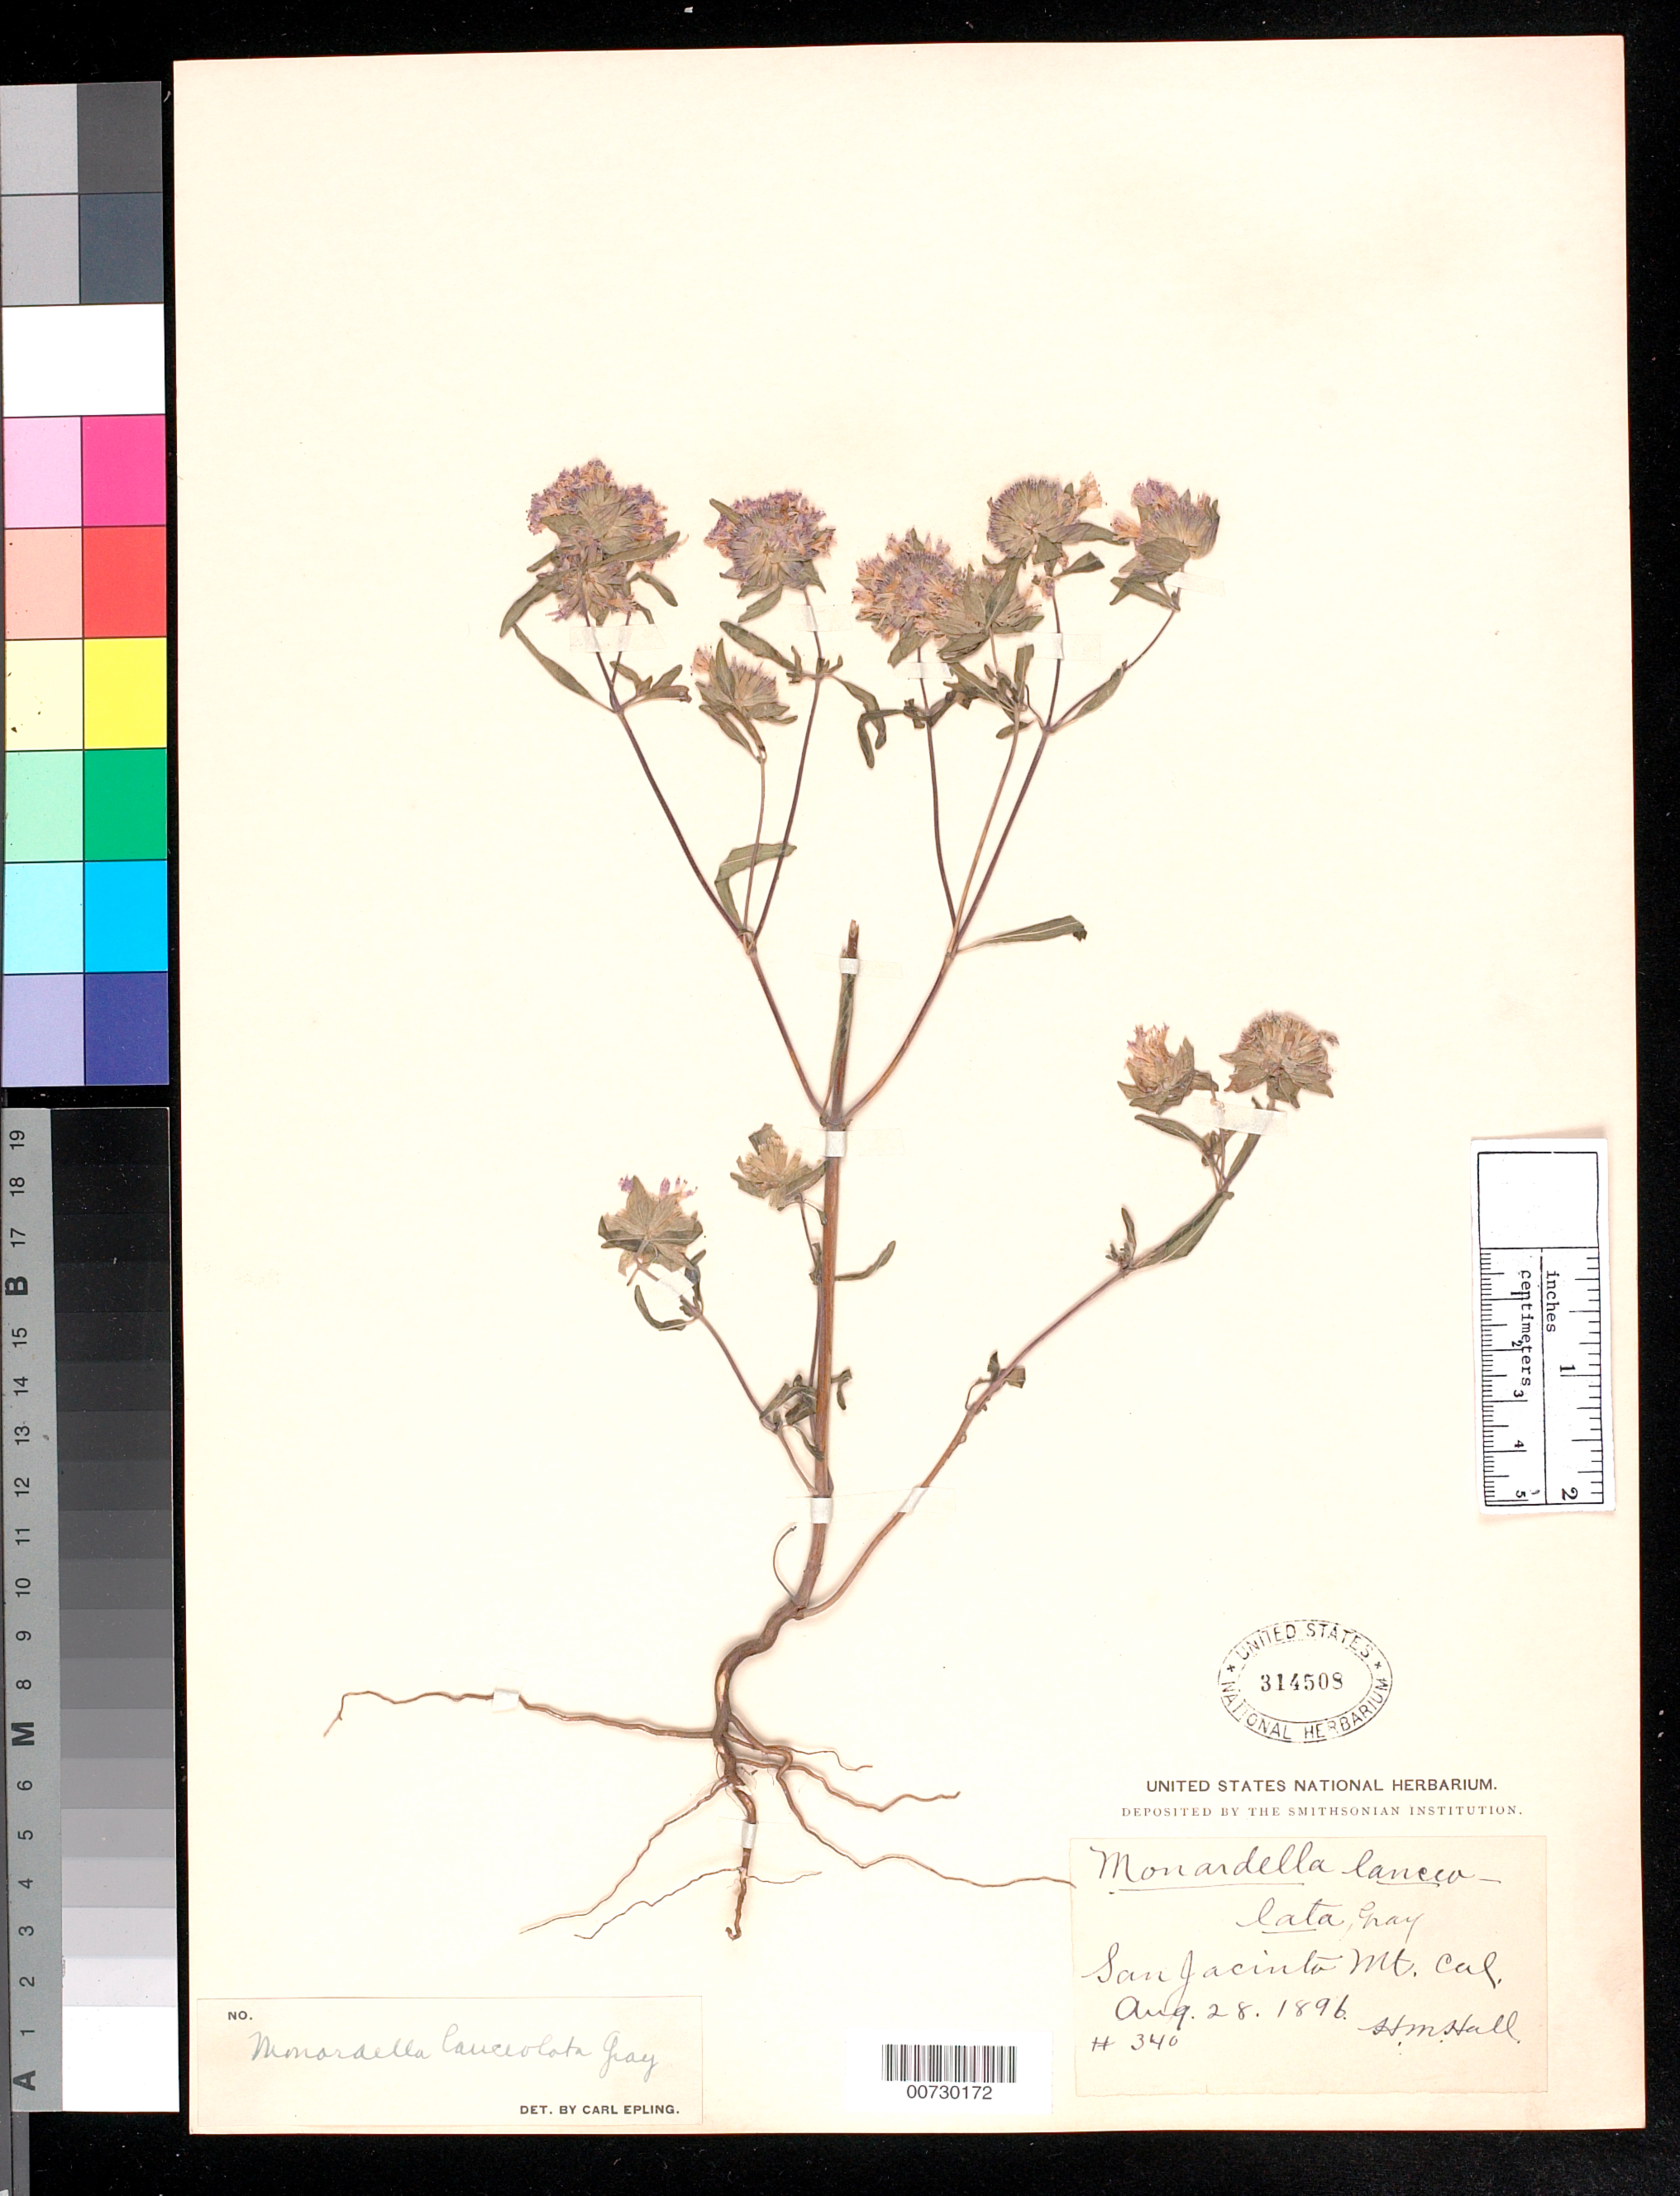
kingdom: Plantae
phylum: Tracheophyta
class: Magnoliopsida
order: Lamiales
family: Lamiaceae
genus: Monardella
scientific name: Monardella lanceolata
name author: A. Gray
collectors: H. M. Hall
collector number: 340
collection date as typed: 28 Aug 1896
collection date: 1896-08-28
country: United States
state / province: California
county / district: Riverside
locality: San Jacinto Mountains.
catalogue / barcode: US 314508